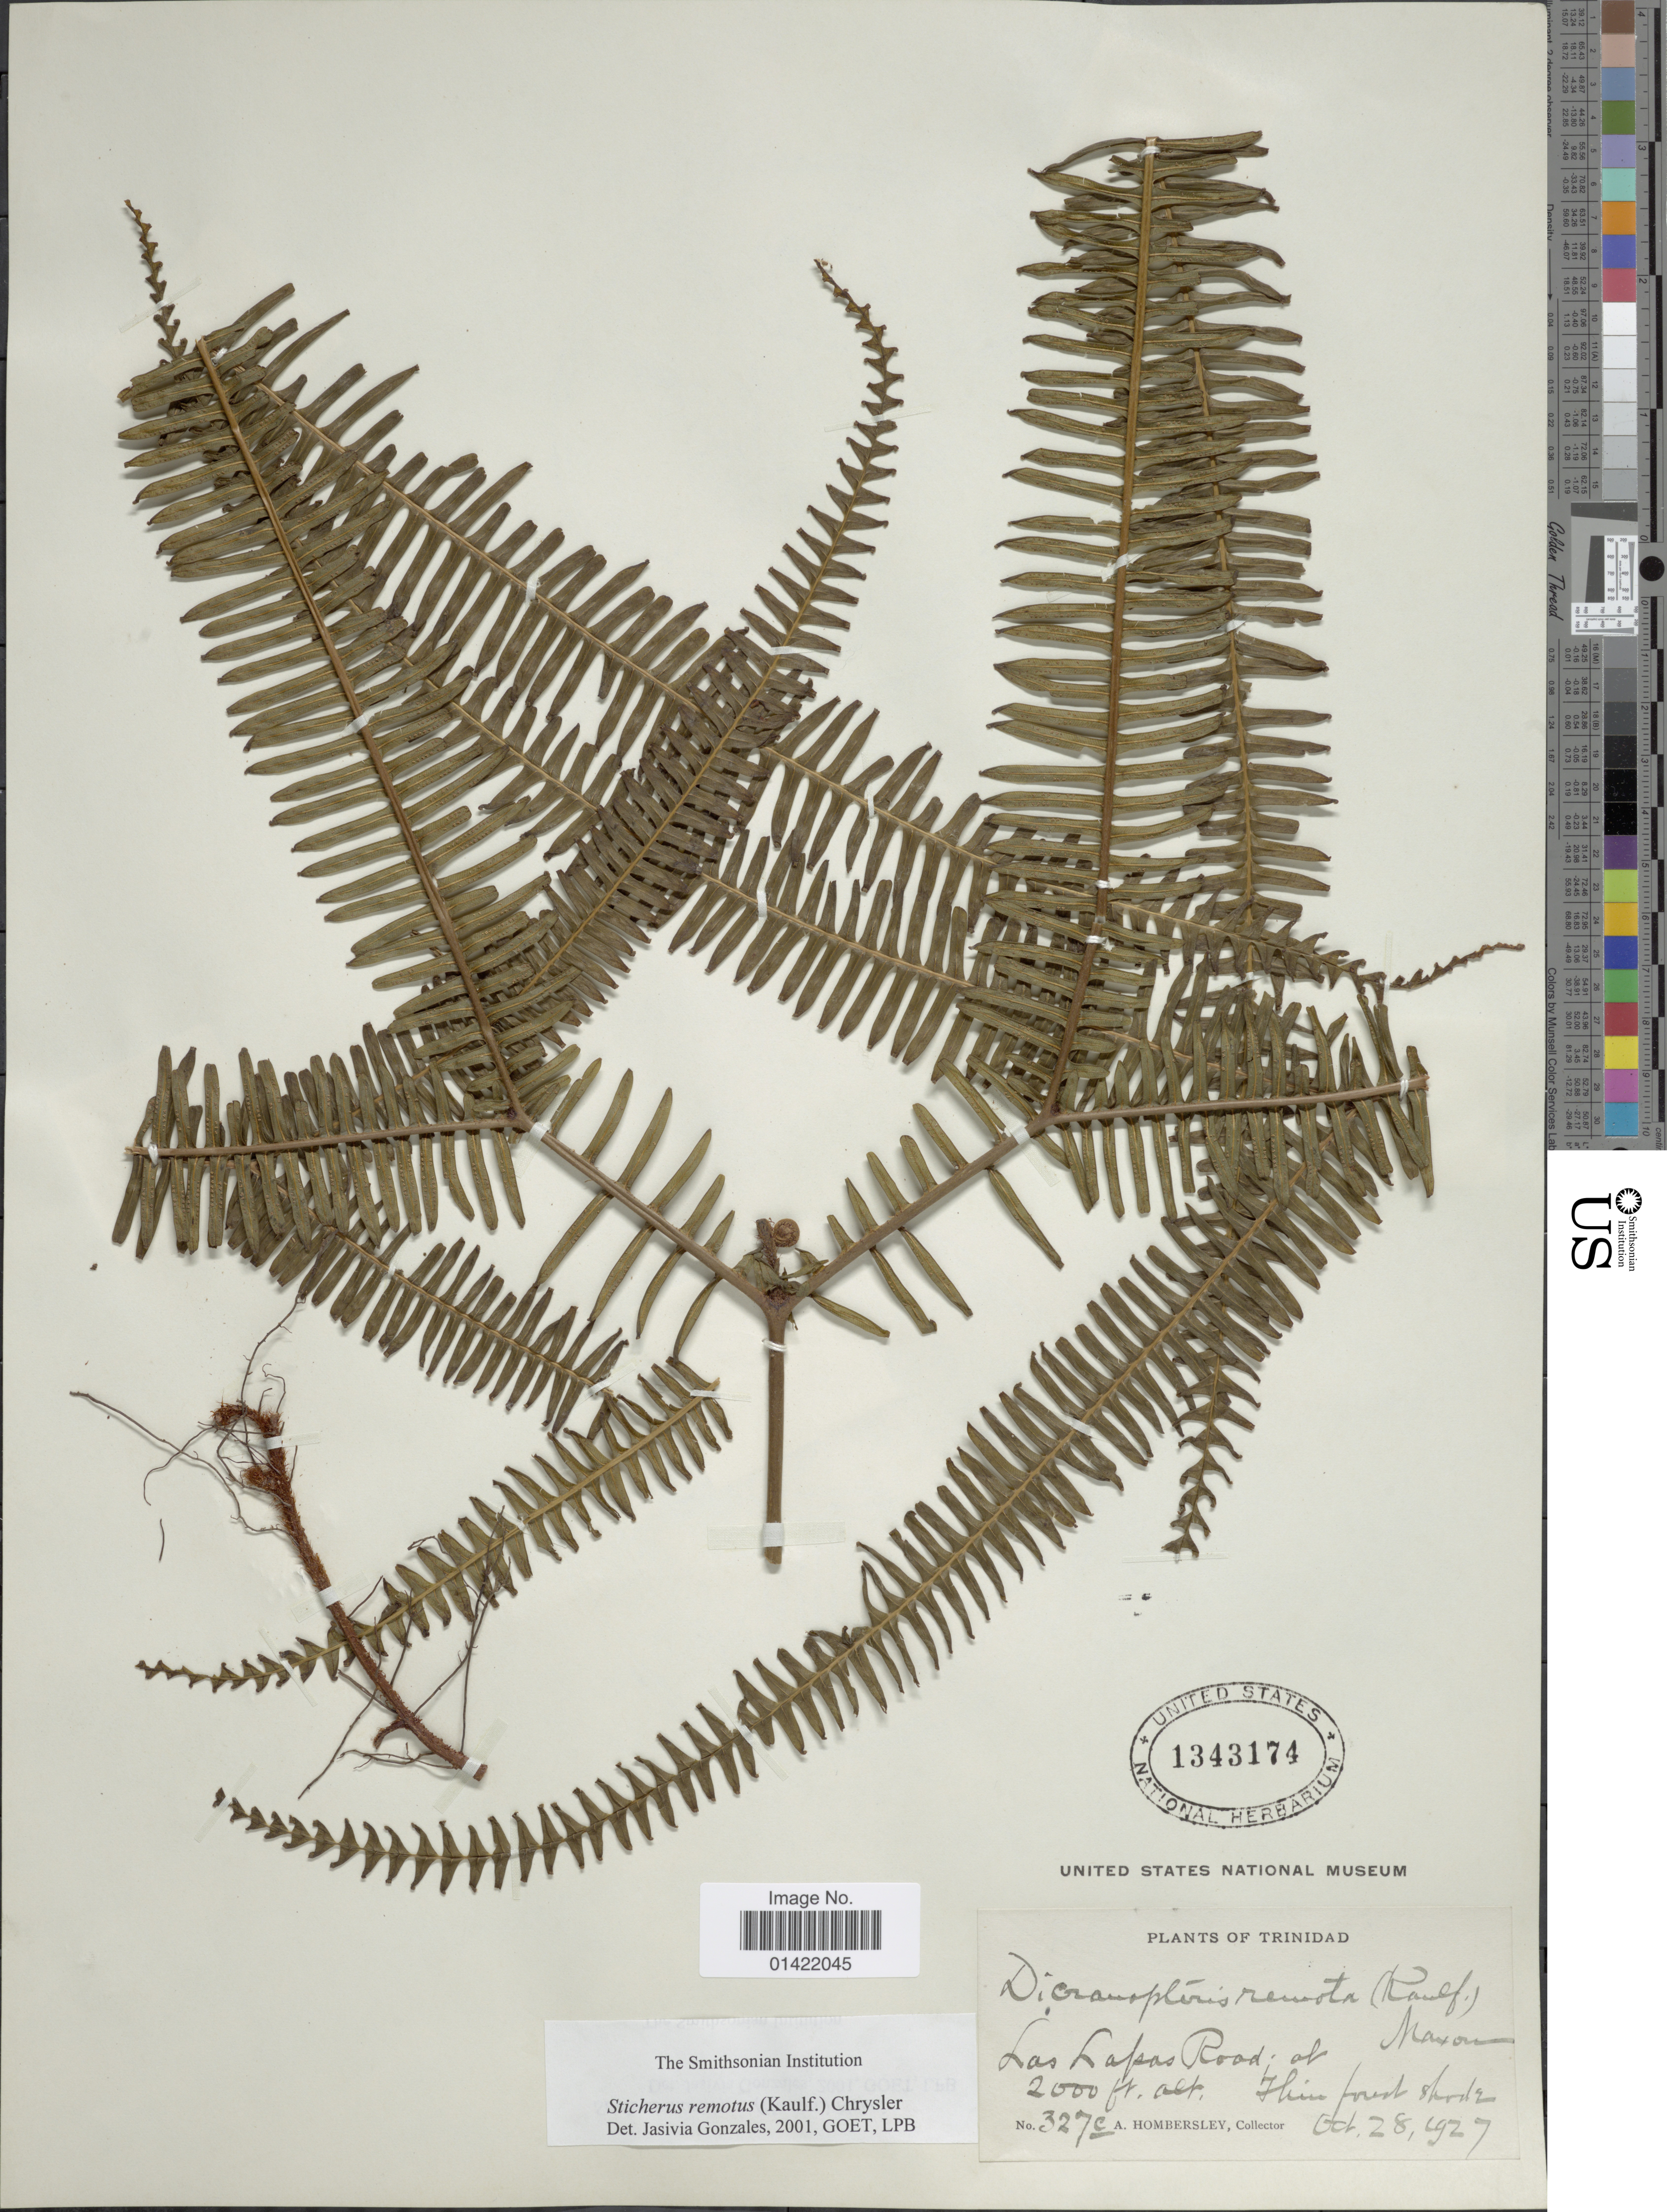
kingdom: Plantae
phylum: Tracheophyta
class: Polypodiopsida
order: Gleicheniales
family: Gleicheniaceae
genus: Sticherus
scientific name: Sticherus remotus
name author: (Kaulf.) Chrysler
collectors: A. Hombersley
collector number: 327c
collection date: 1927-10-28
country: Trinidad and Tobago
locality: Las Lapas Road.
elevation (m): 610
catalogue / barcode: US 1343174